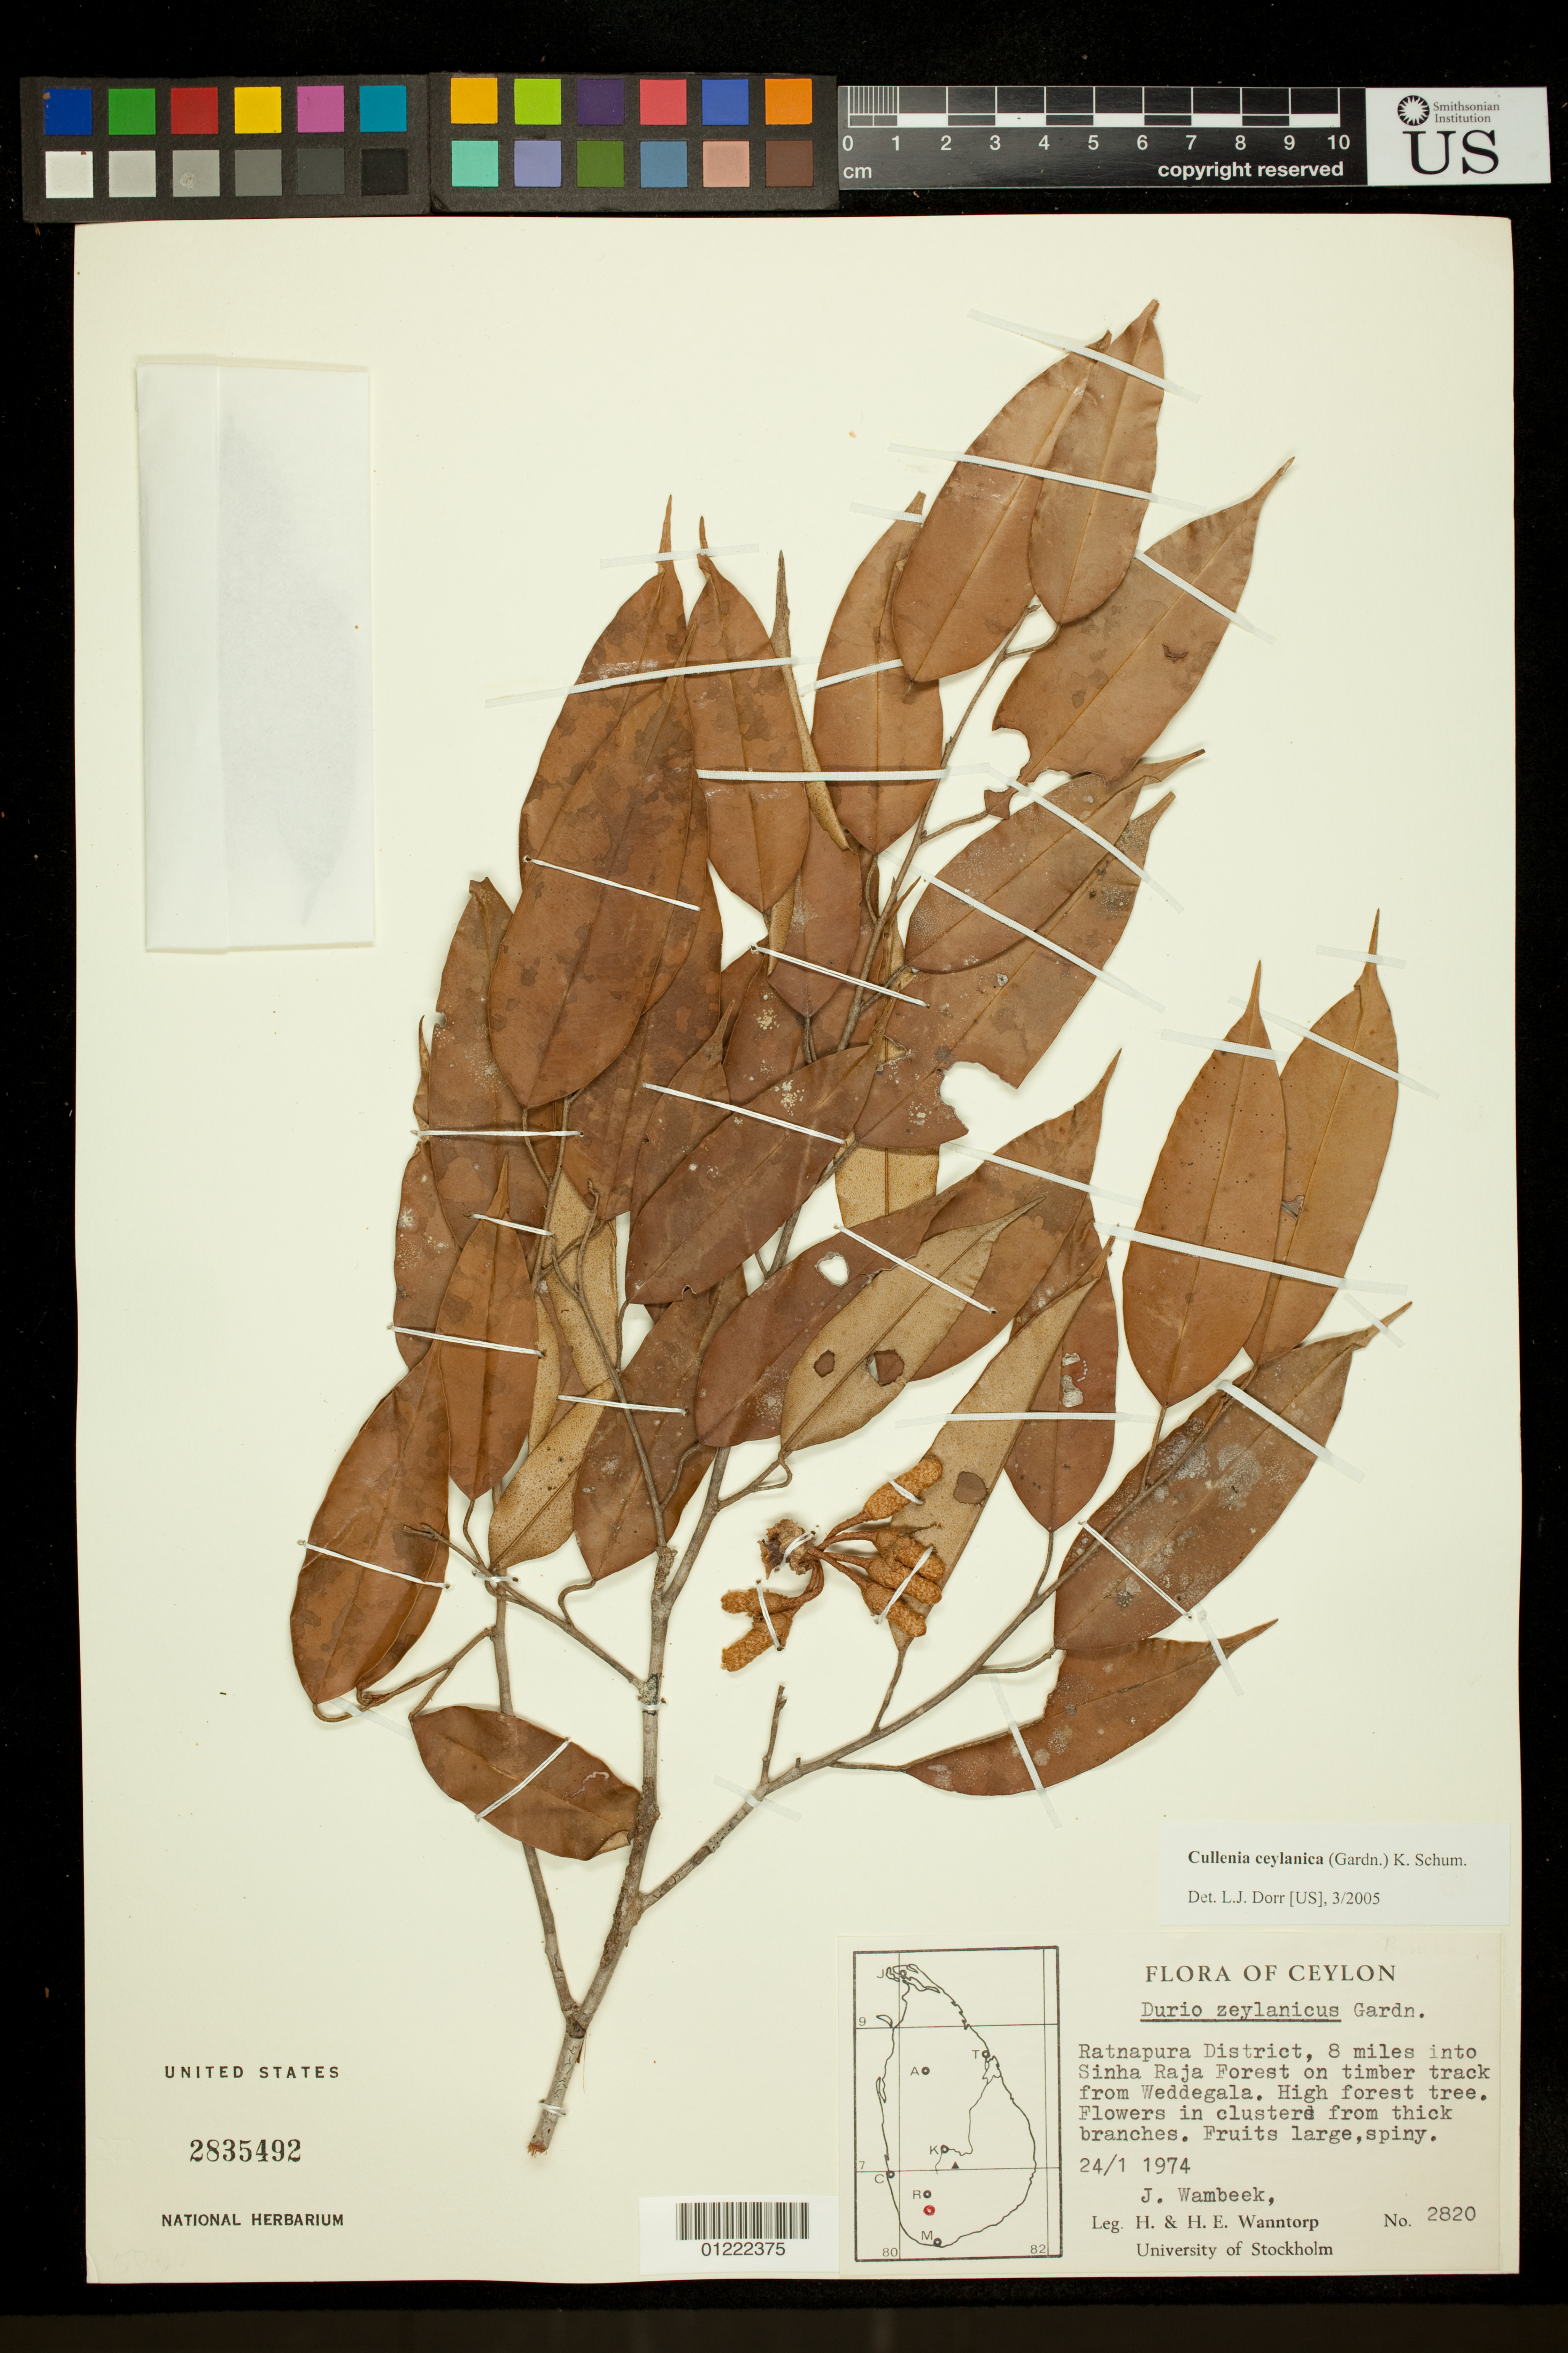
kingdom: Plantae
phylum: Tracheophyta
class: Magnoliopsida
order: Malvales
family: Malvaceae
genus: Cullenia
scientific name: Cullenia ceylanica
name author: (Gardner) K. Schum.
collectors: J. Wambeek & H.-E. Wanntorp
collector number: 2820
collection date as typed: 1/24/1974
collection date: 1974-01-24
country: Sri Lanka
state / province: Sabaragamuwa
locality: Ratnapura District, 8 miles into Sinha Raja Forest on timber track from Weddagala.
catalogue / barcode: US 2835492